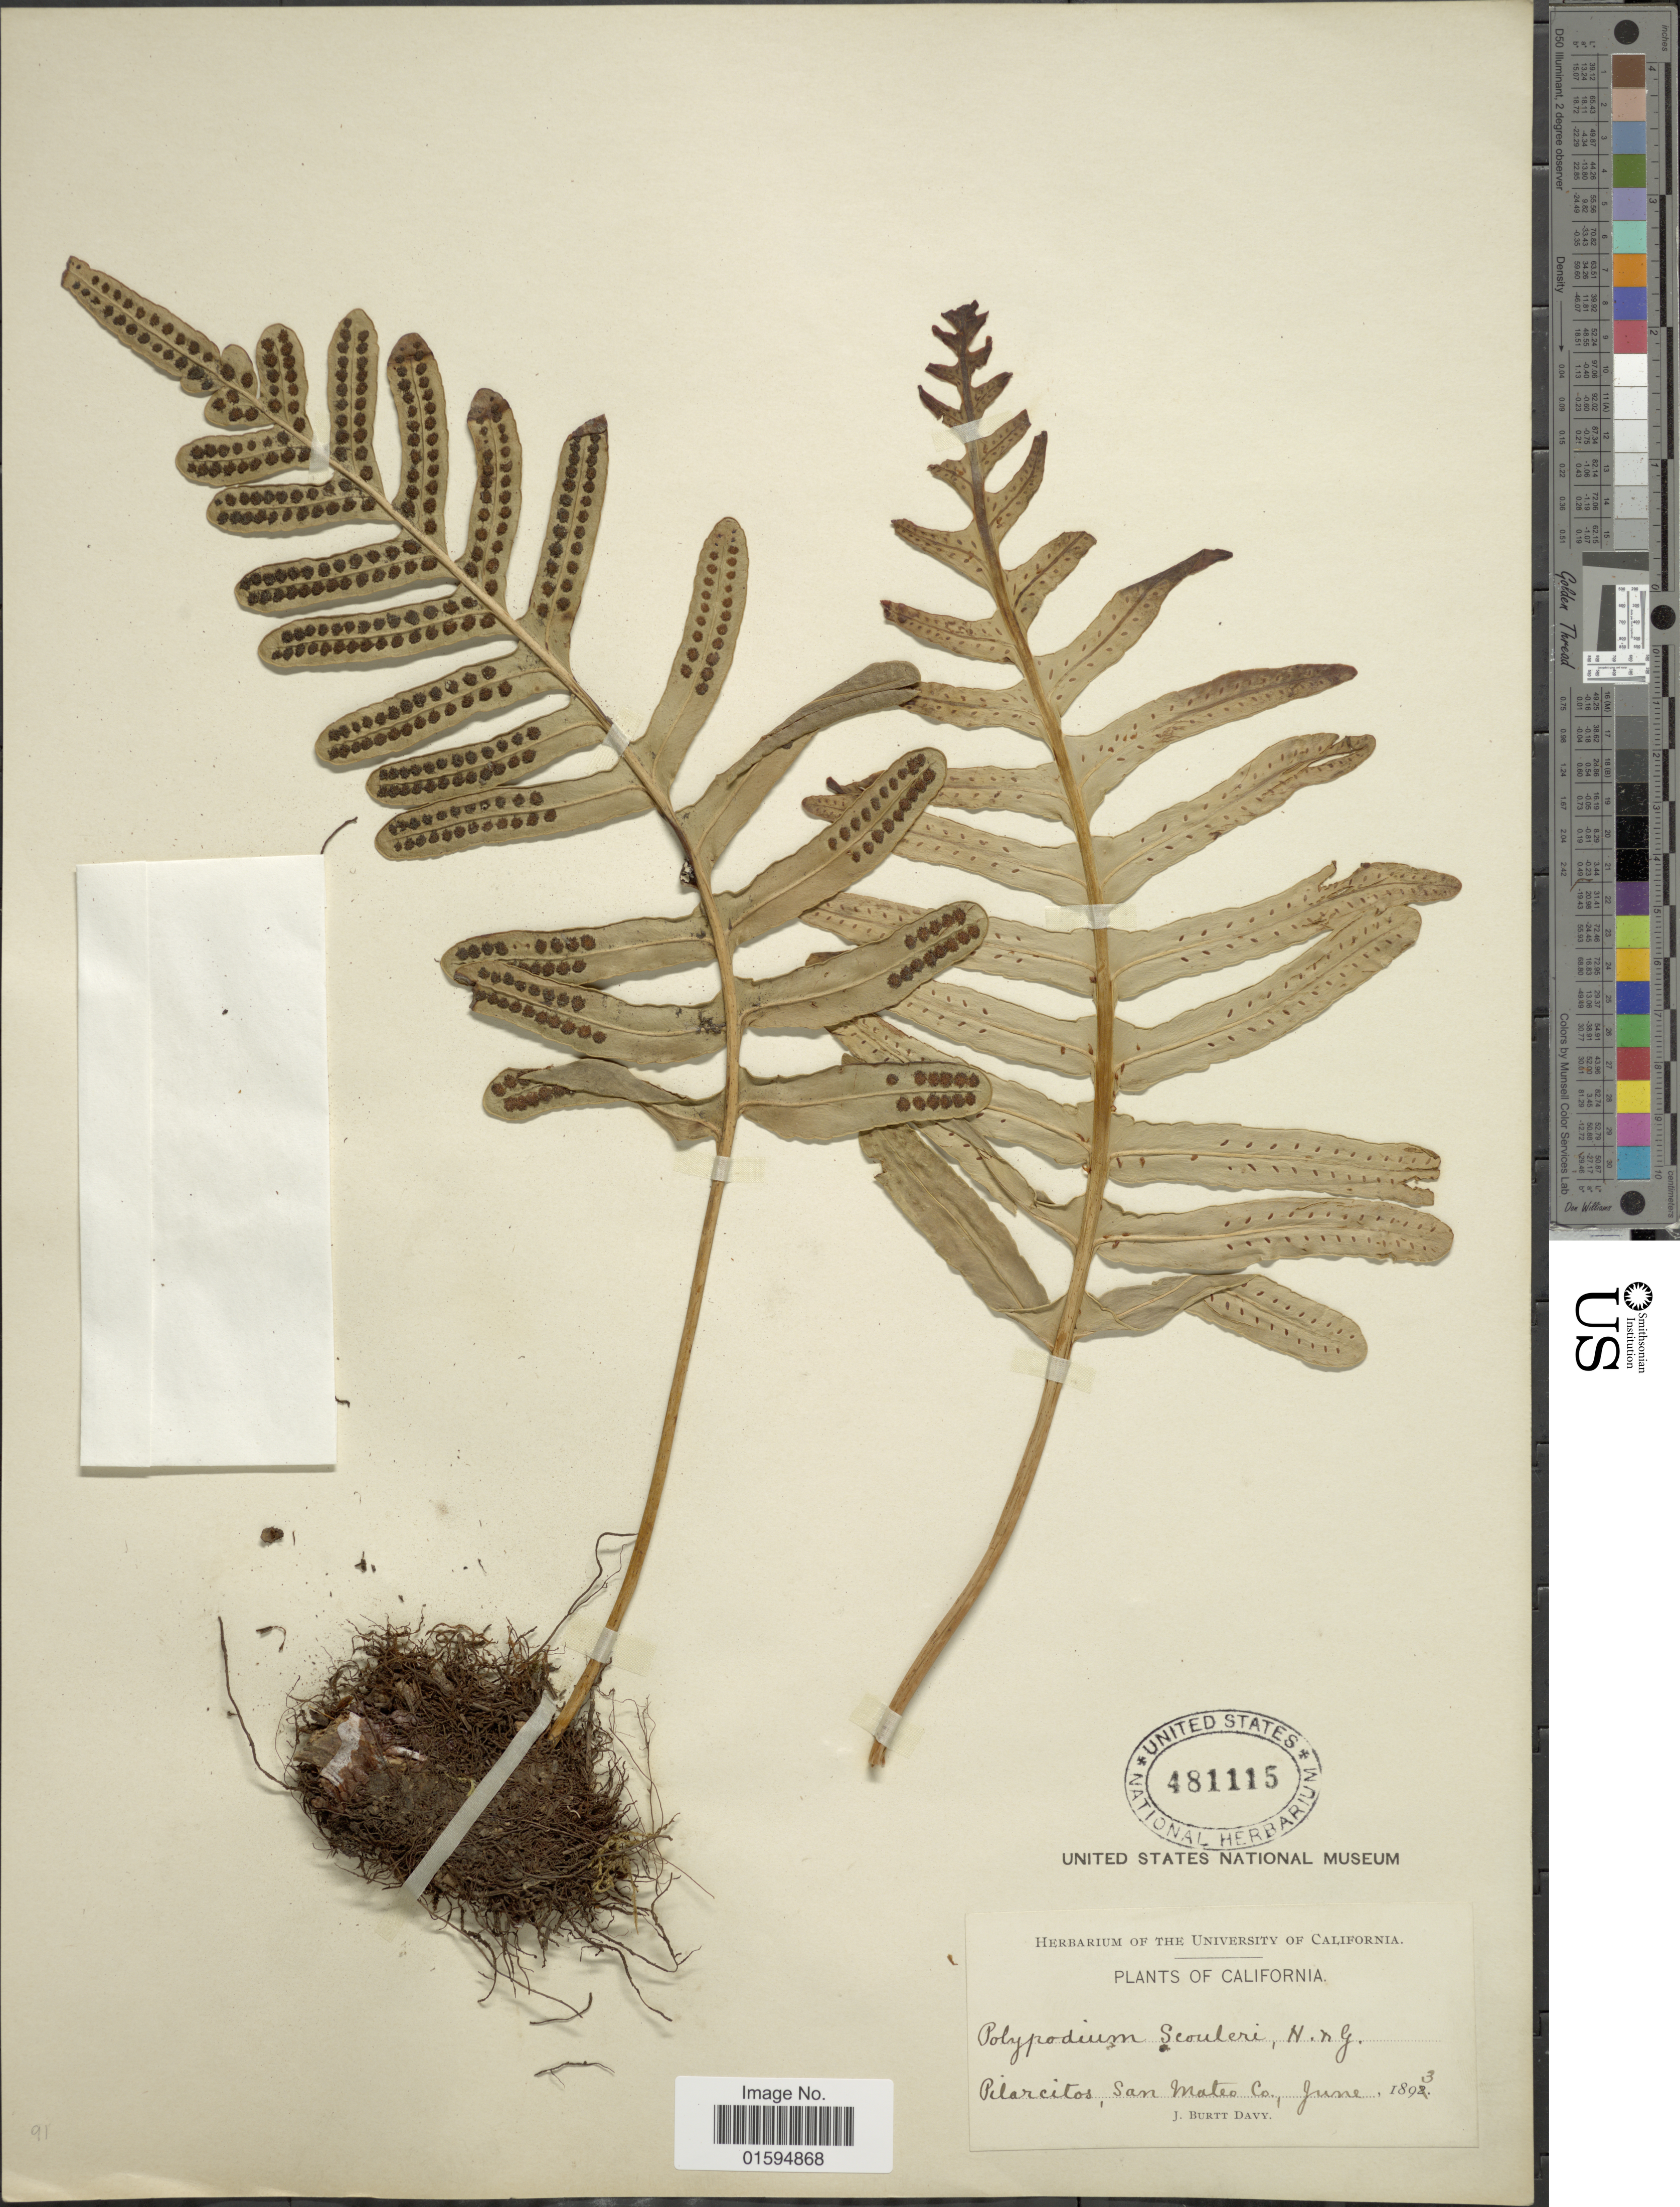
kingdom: Plantae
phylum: Tracheophyta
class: Polypodiopsida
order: Polypodiales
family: Polypodiaceae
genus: Polypodium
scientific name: Polypodium scouleri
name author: Hook. & Grev.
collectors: J. Burtt Davy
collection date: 1893-06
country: United States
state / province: California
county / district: San Mateo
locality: Pilarcitos, San Mateo Co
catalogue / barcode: US 481115